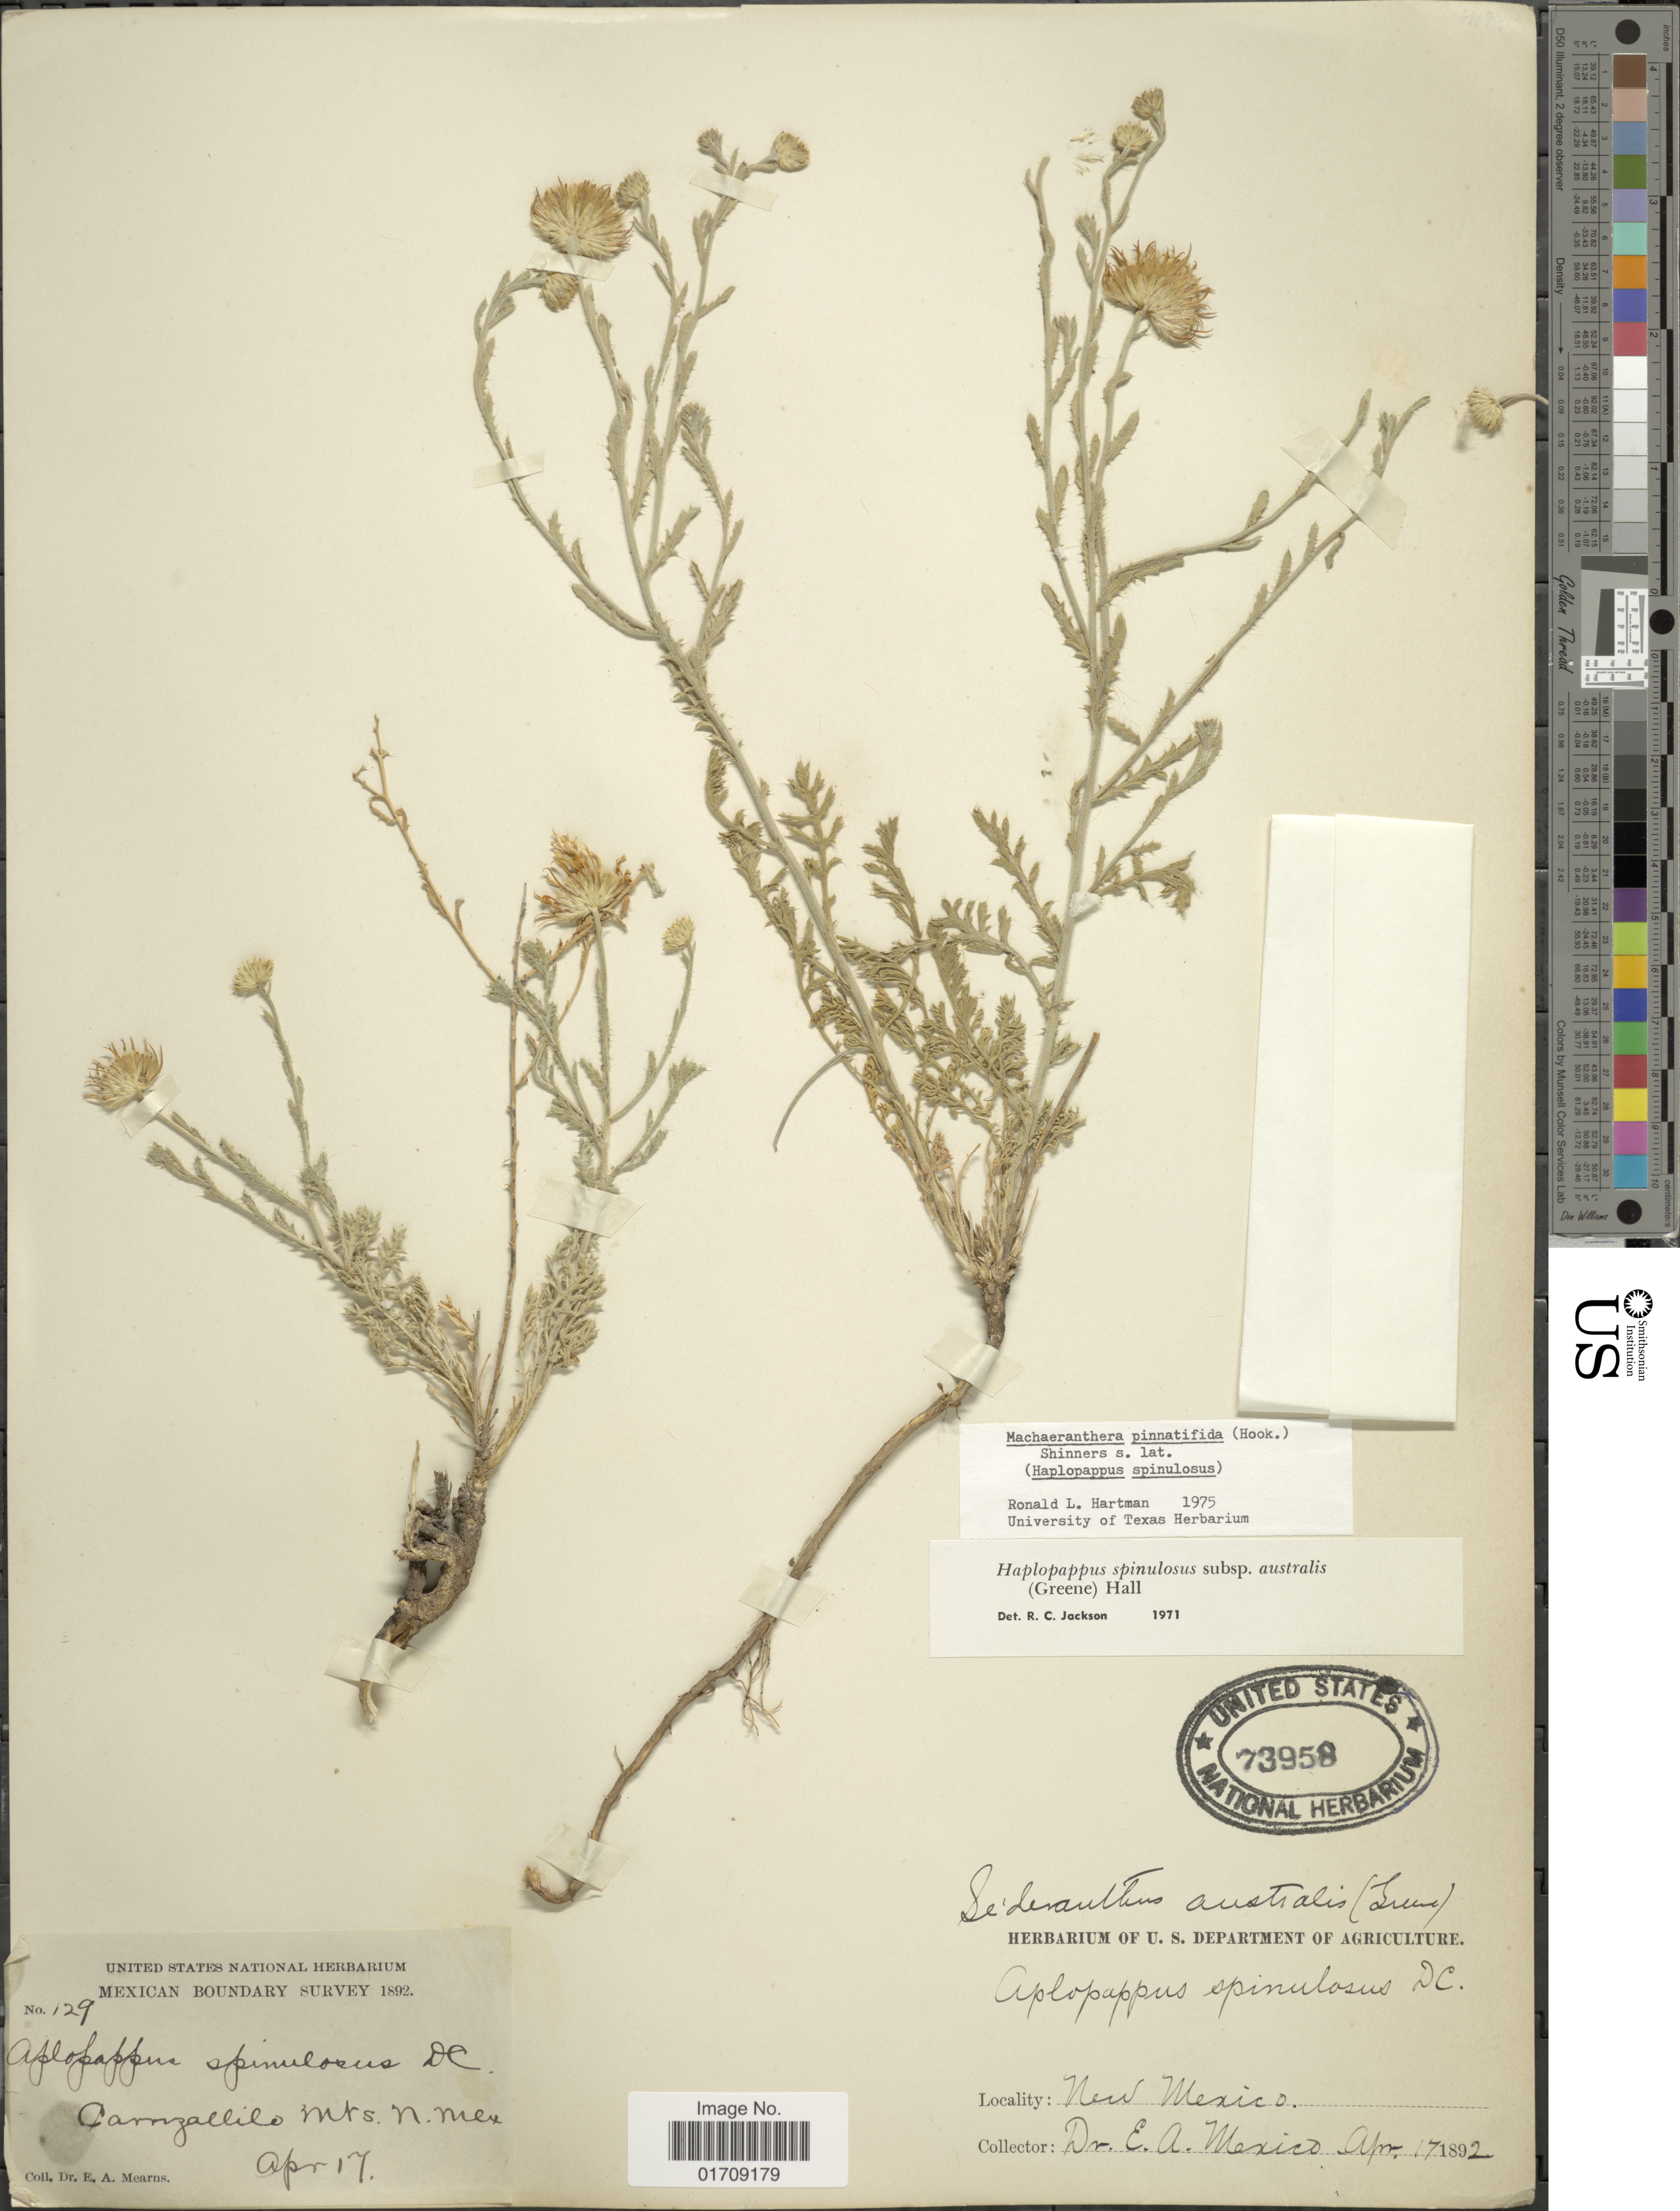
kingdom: Plantae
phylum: Tracheophyta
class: Magnoliopsida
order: Asterales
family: Asteraceae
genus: Machaeranthera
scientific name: Machaeranthera pinnatifida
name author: (Hook.) Shinners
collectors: E. A. Mearns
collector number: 129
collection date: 1892-04-17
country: United States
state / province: New Mexico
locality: Camarillo Mountains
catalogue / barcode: US 73958